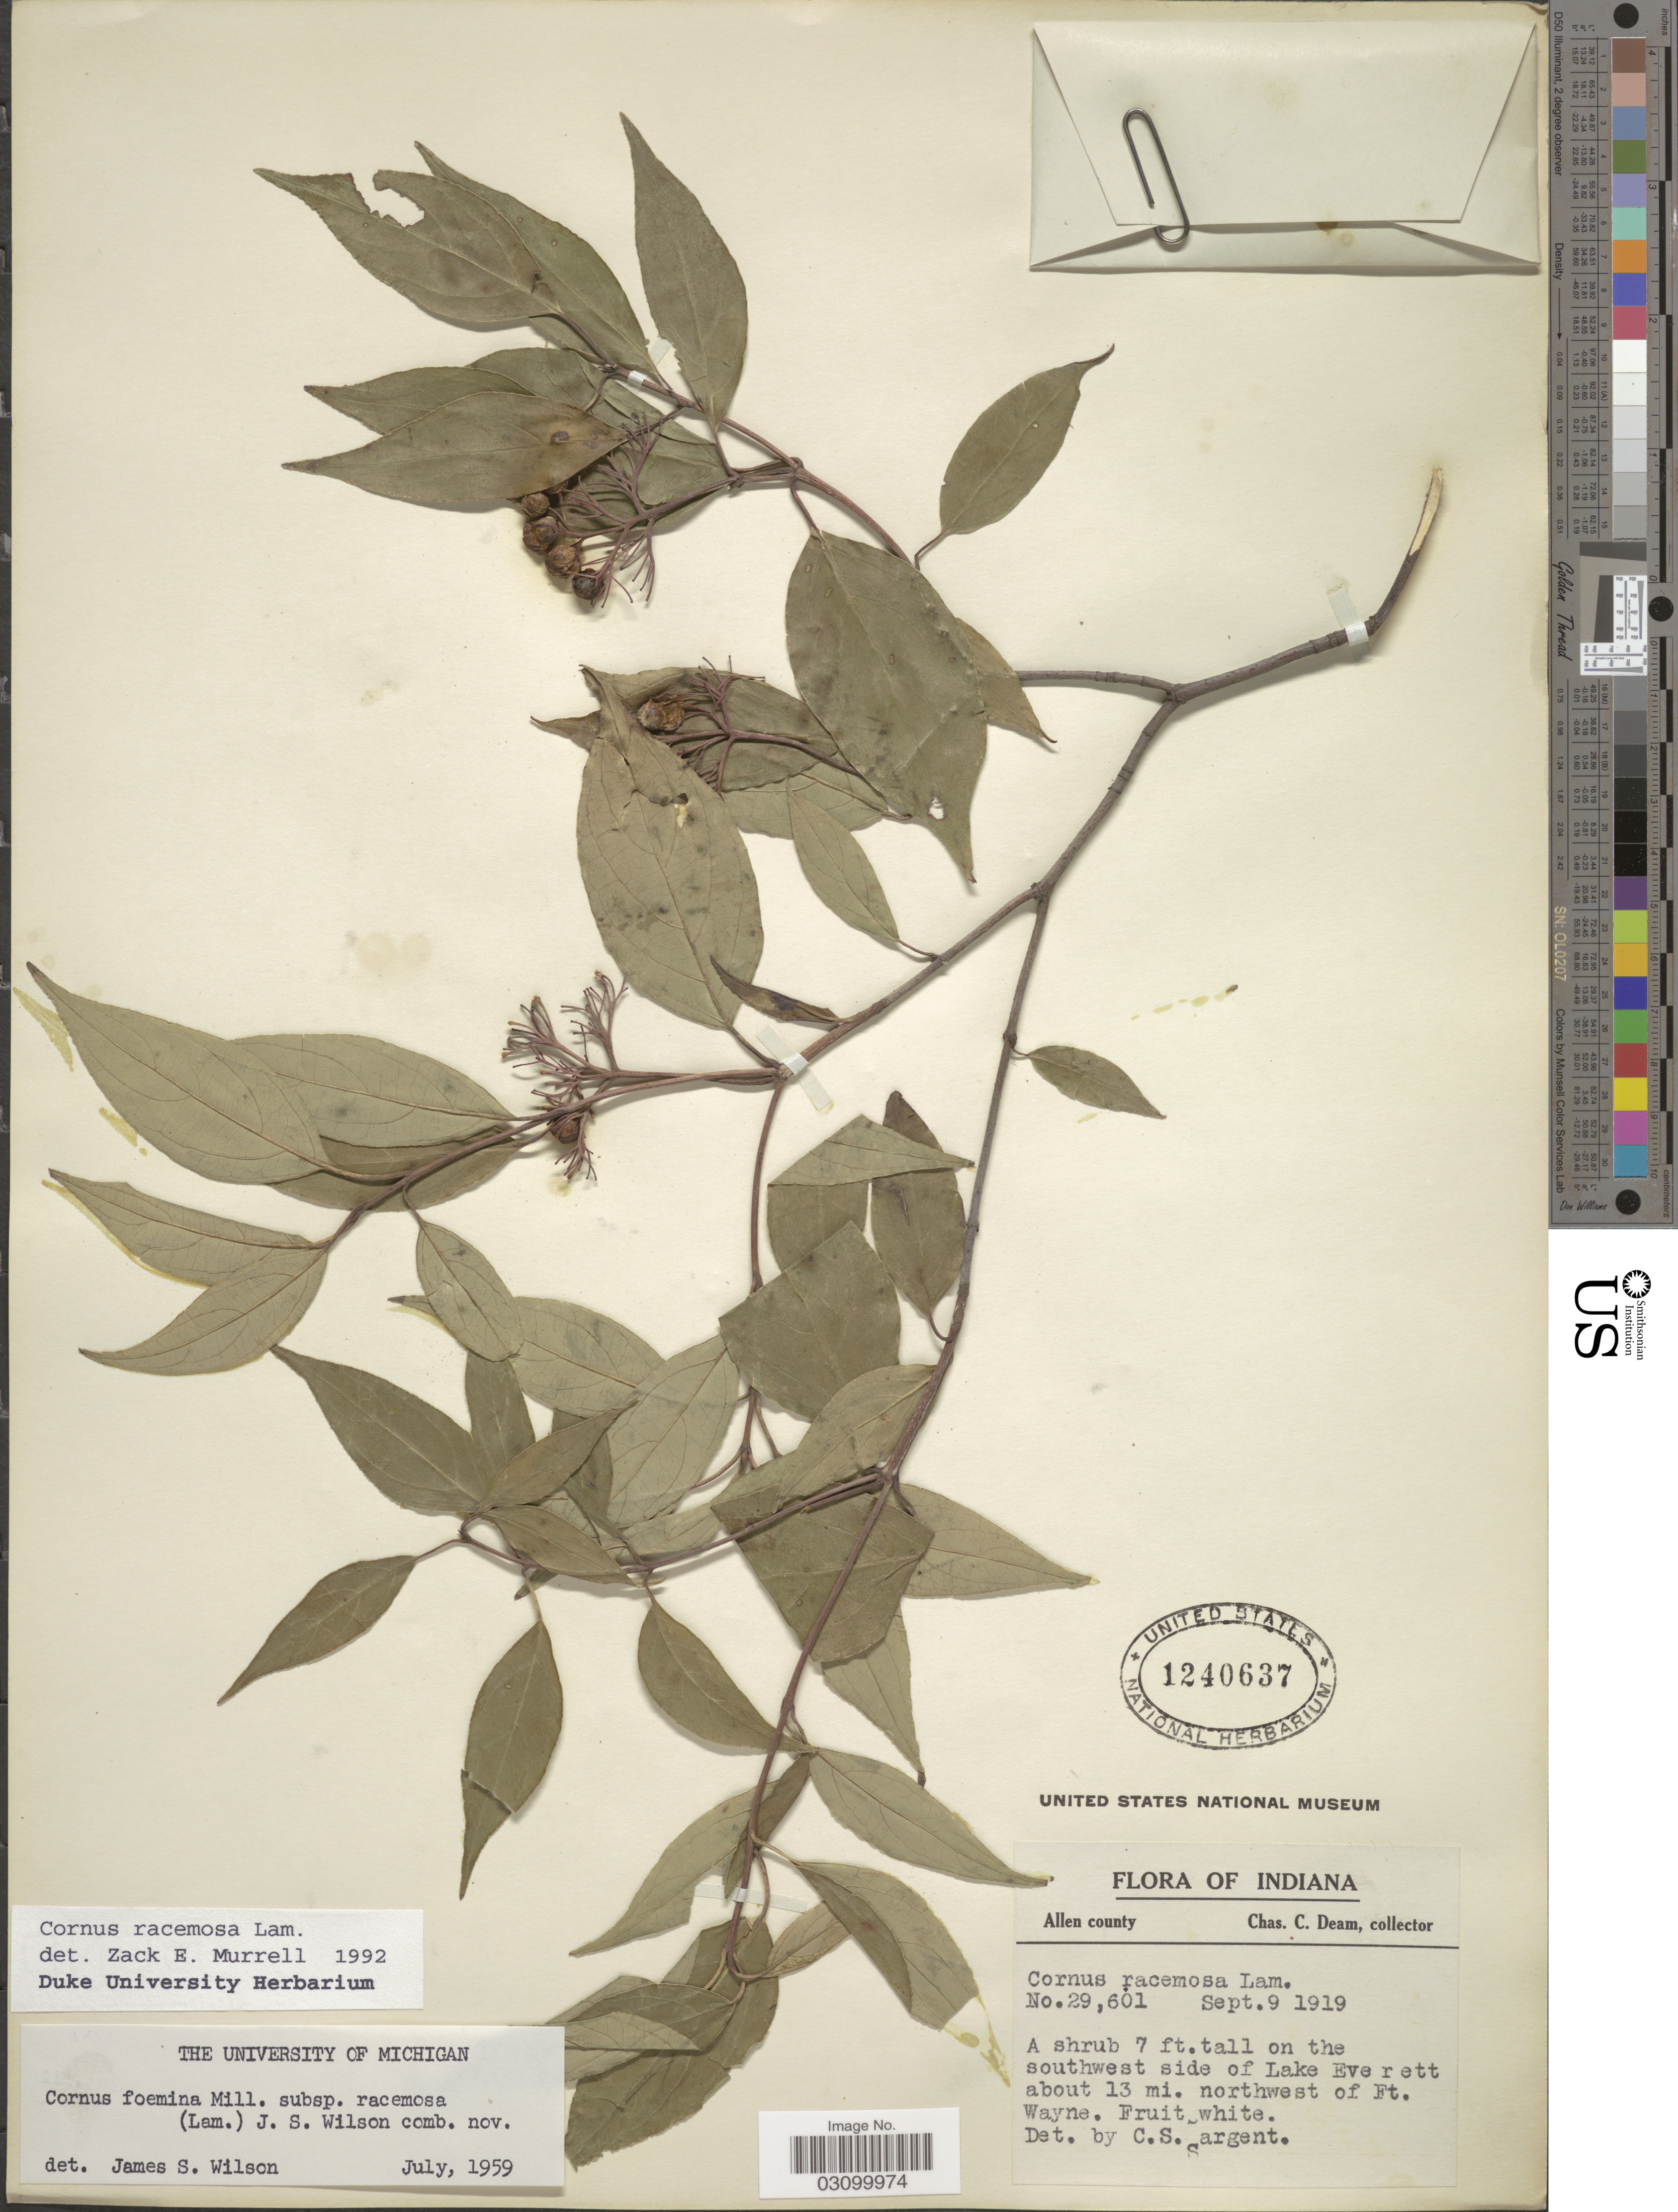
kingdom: Plantae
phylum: Tracheophyta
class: Magnoliopsida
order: Cornales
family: Cornaceae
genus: Cornus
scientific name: Cornus racemosa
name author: Lam.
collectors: C. C. Deam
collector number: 29601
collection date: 1919-09-09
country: United States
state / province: Indiana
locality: On the southwest side of Lake Everett about 13 mi. northwest of Ft. Wayne.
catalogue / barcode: US 1240637